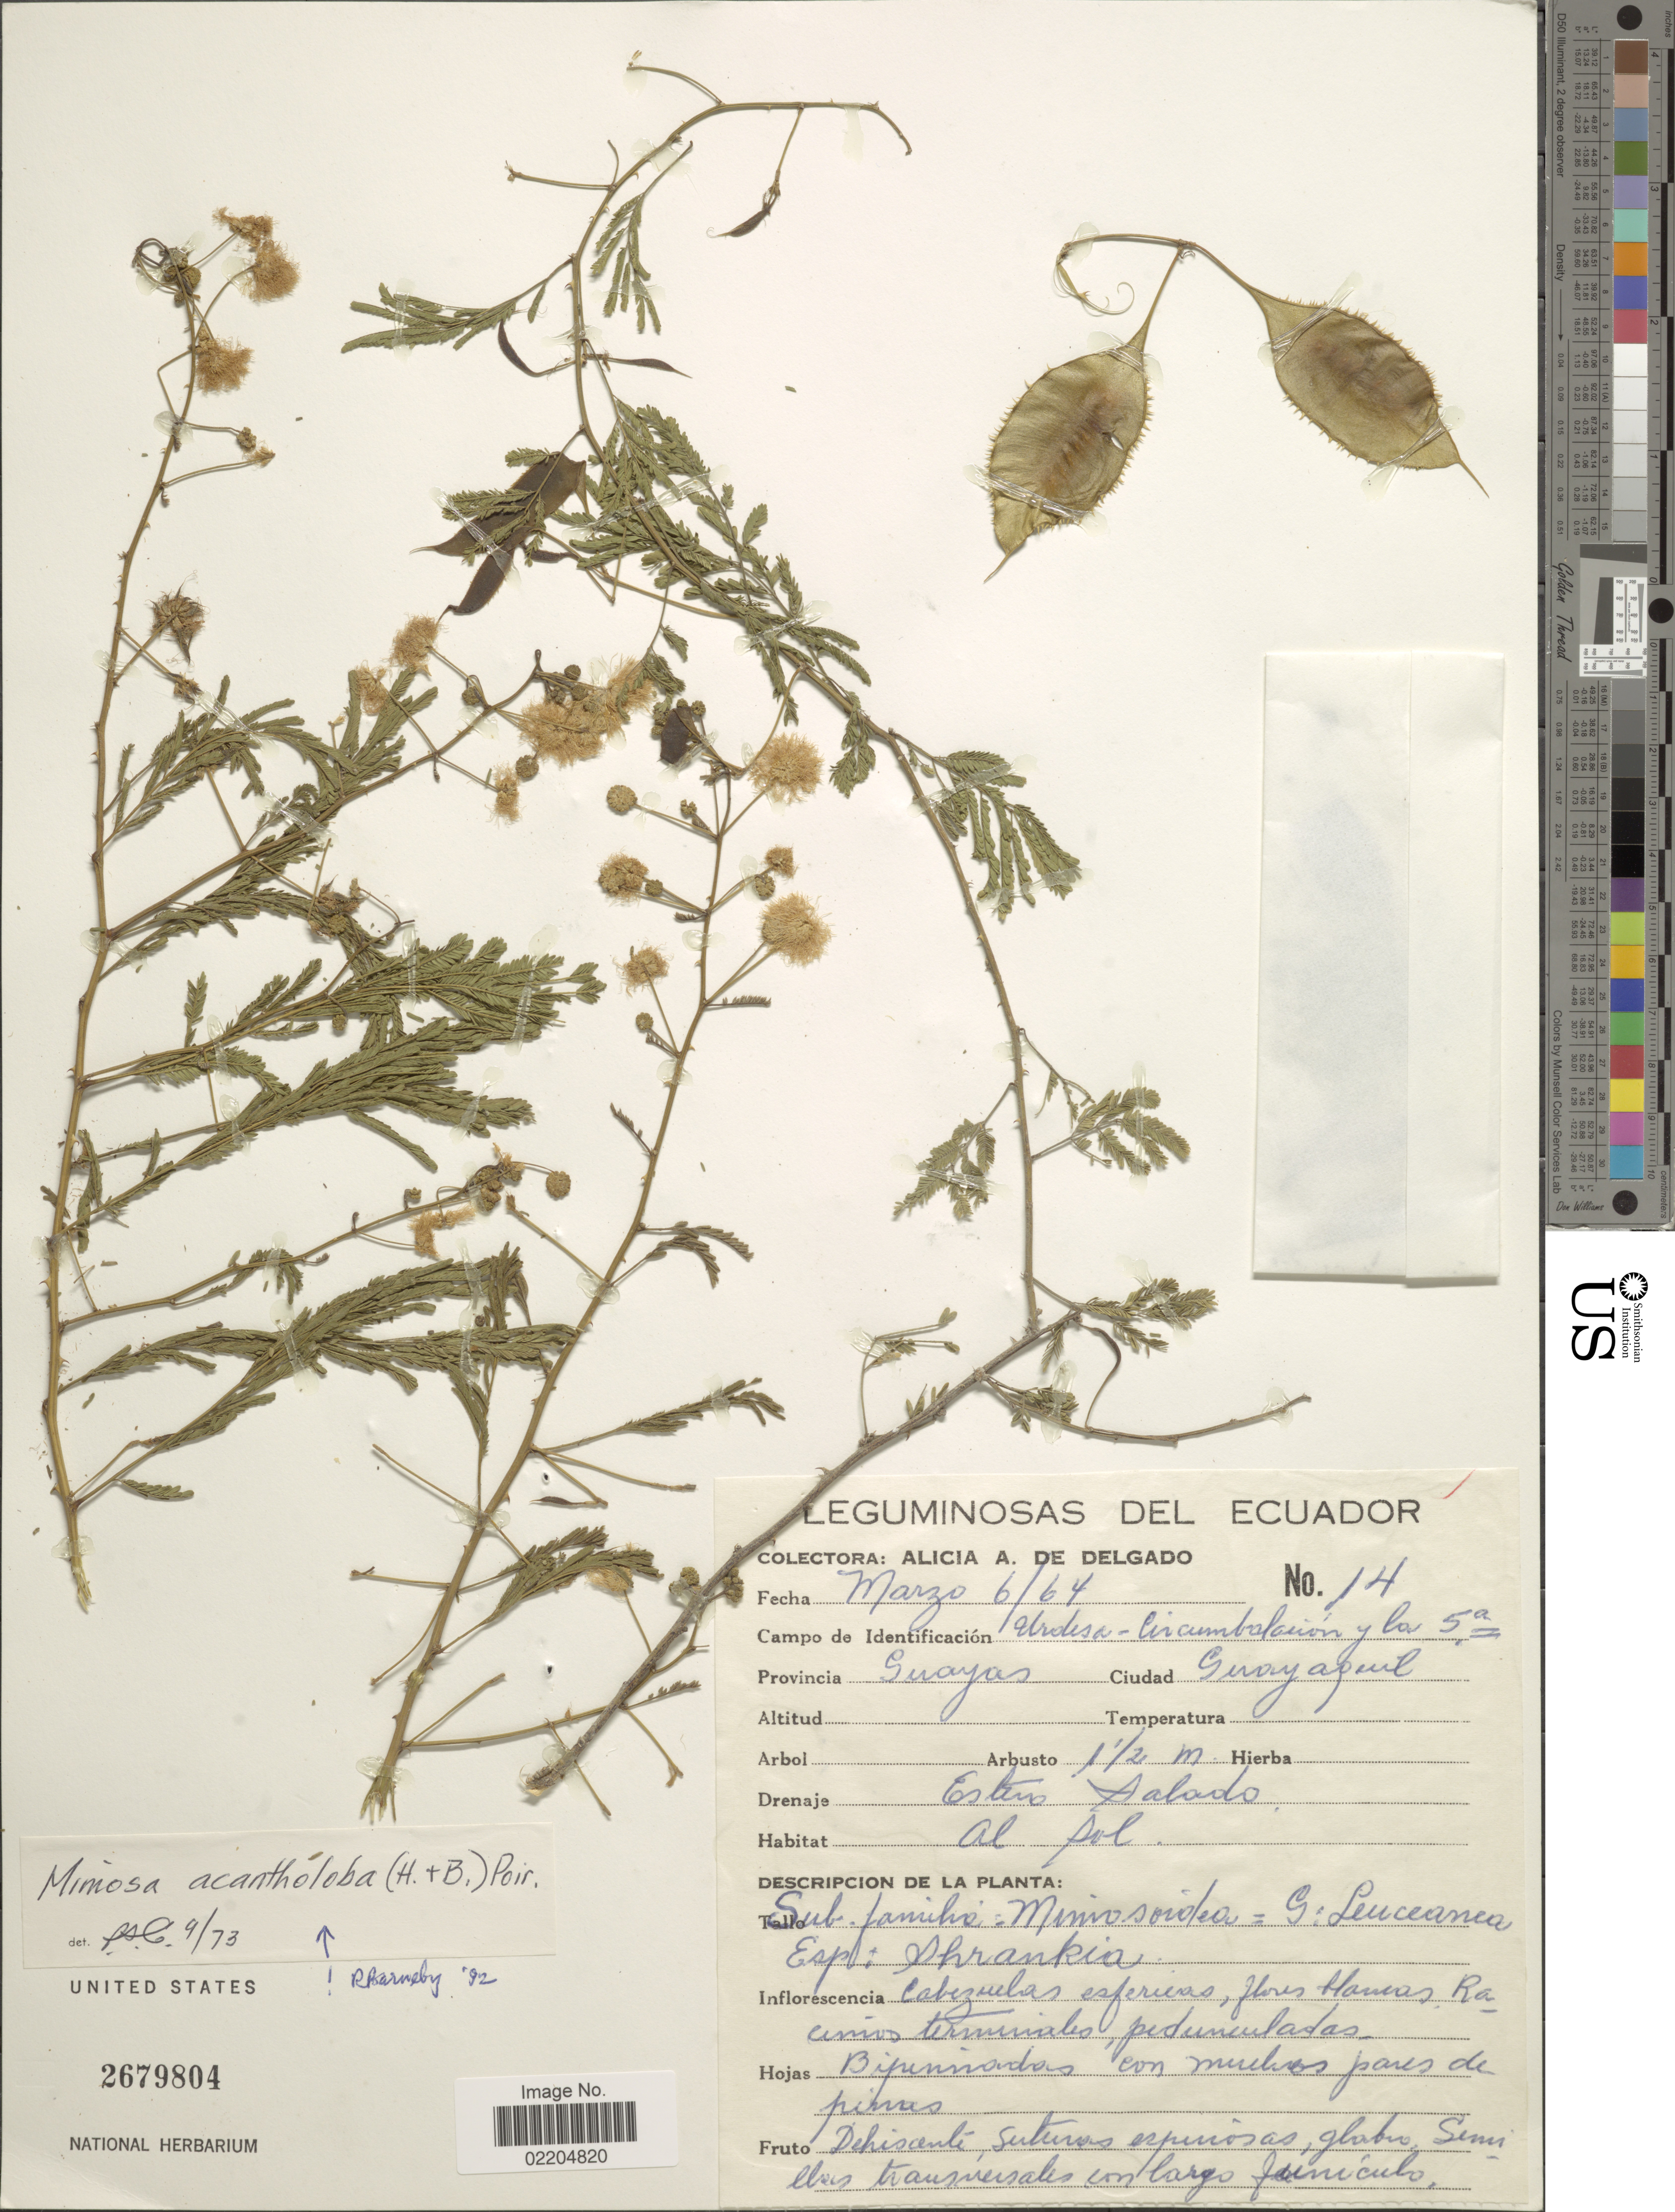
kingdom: Plantae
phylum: Tracheophyta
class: Magnoliopsida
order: Fabales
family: Fabaceae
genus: Mimosa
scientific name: Mimosa acantholoba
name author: (Willd.) Poir.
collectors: A. A. Delgado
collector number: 14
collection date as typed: Transcribed d/m/y: 6/3/64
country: Ecuador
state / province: Guayas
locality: Provincia Guayas, Ciudad Guayaquil.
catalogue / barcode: US 2679804